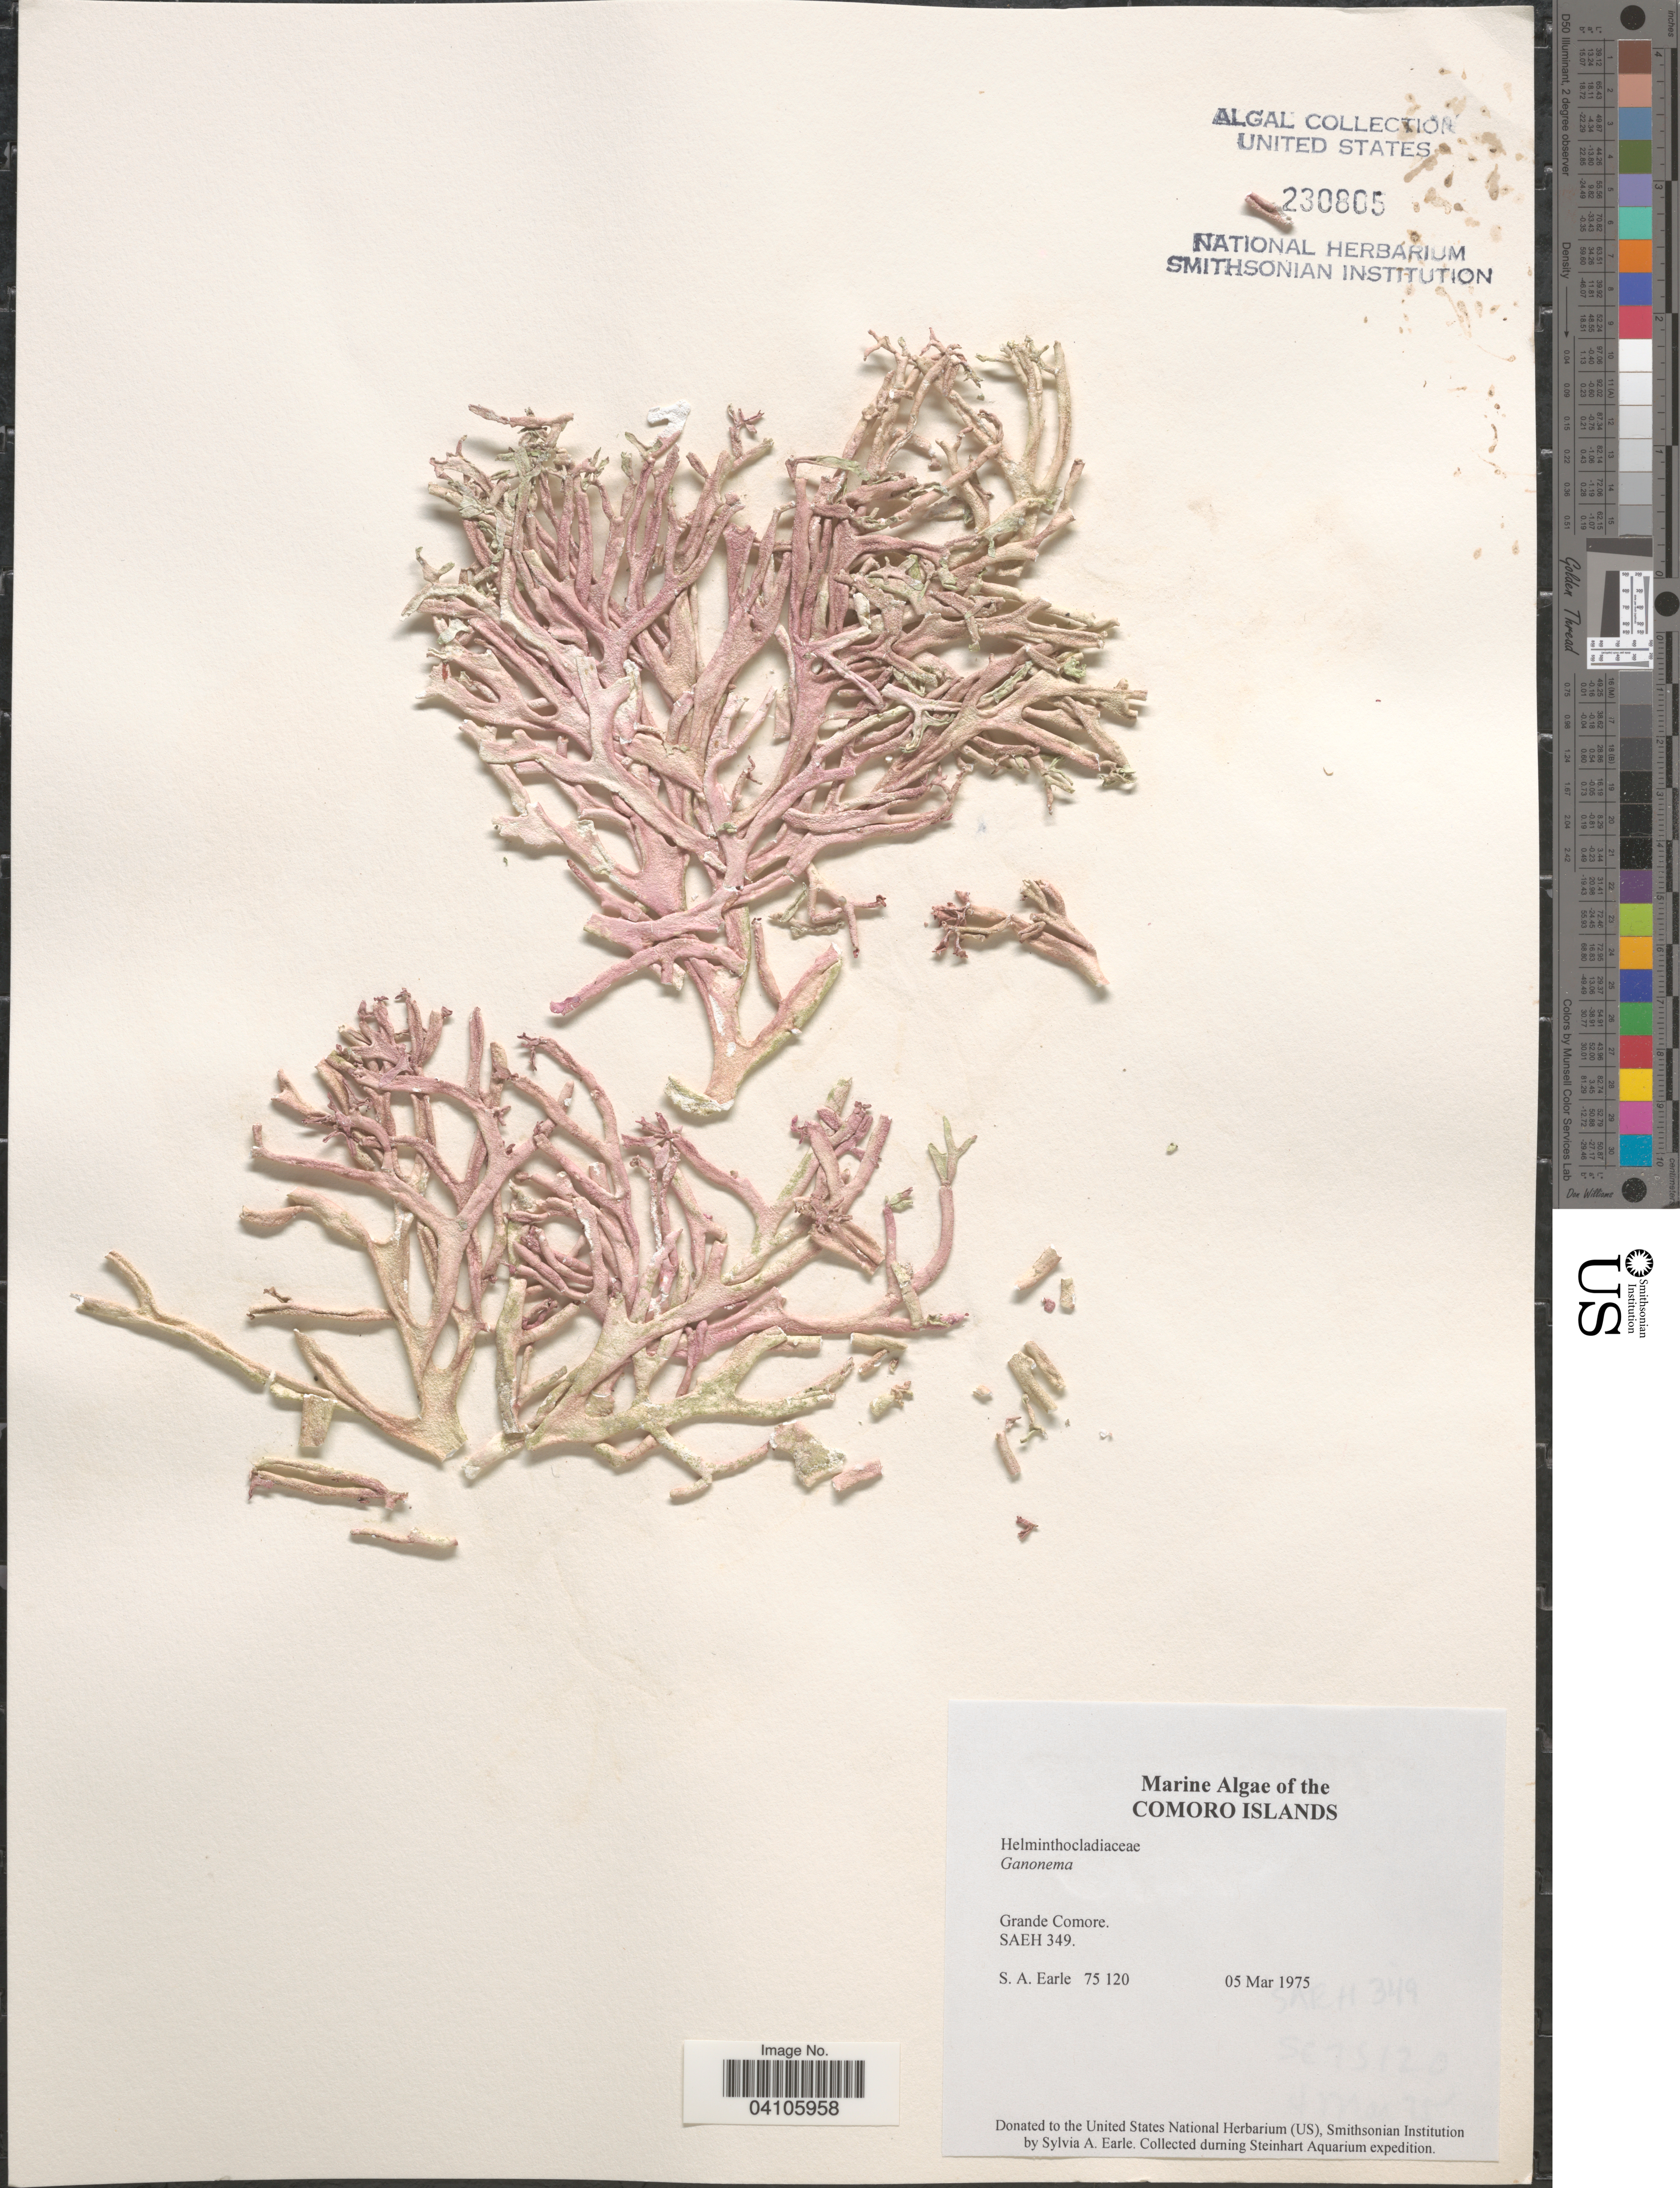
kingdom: Plantae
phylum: Rhodophyta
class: Florideophyceae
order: Nemaliales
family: Liagoraceae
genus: Ganonema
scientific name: Ganonema sp.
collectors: S. A. Earle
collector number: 75120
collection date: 1975-03-05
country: Comoros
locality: Grande Comore. Steinhart Aquarium expedition.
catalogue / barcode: US 230805